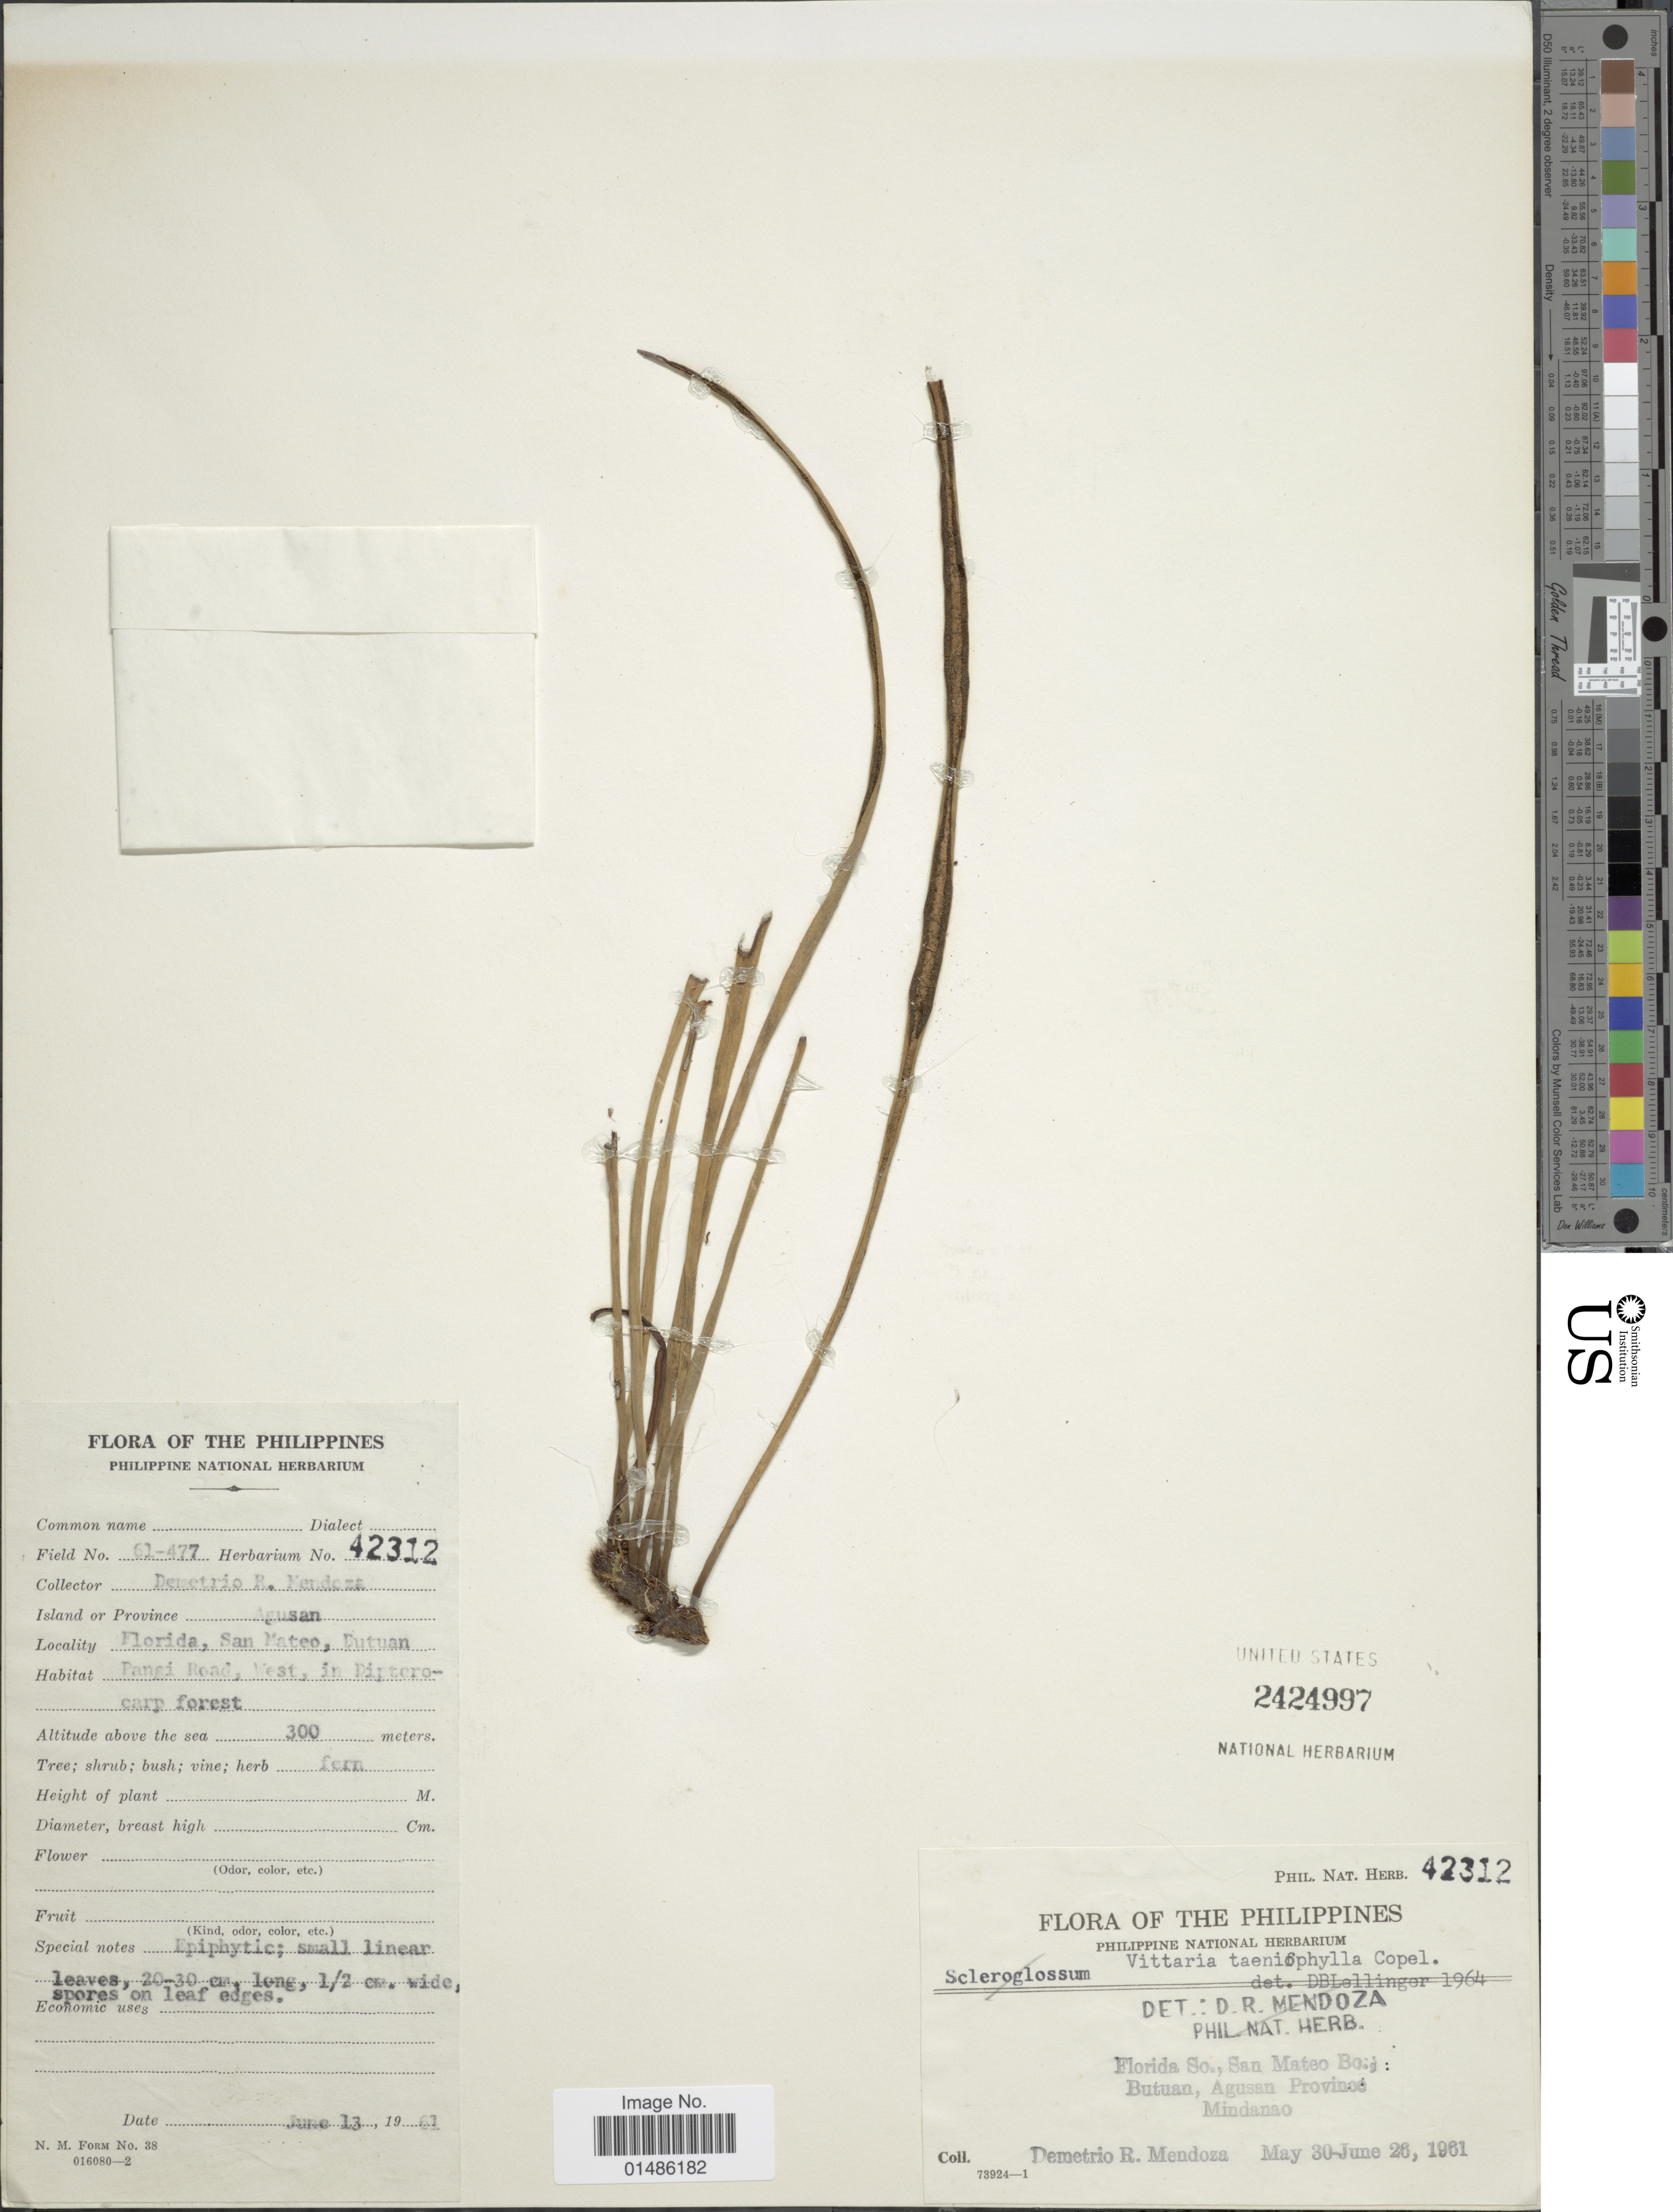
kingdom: Plantae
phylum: Tracheophyta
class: Polypodiopsida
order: Polypodiales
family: Pteridaceae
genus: Haplopteris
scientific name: Haplopteris taeniophylla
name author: (Copel.) E.H. Crane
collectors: D. Mendoza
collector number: Phil. Nat. Herb. 42312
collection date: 1961-06-13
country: Philippines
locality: Florida So., San Mateo Bo.; Butuan, Agusan Province, Mindanao.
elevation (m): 300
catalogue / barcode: US 2424997